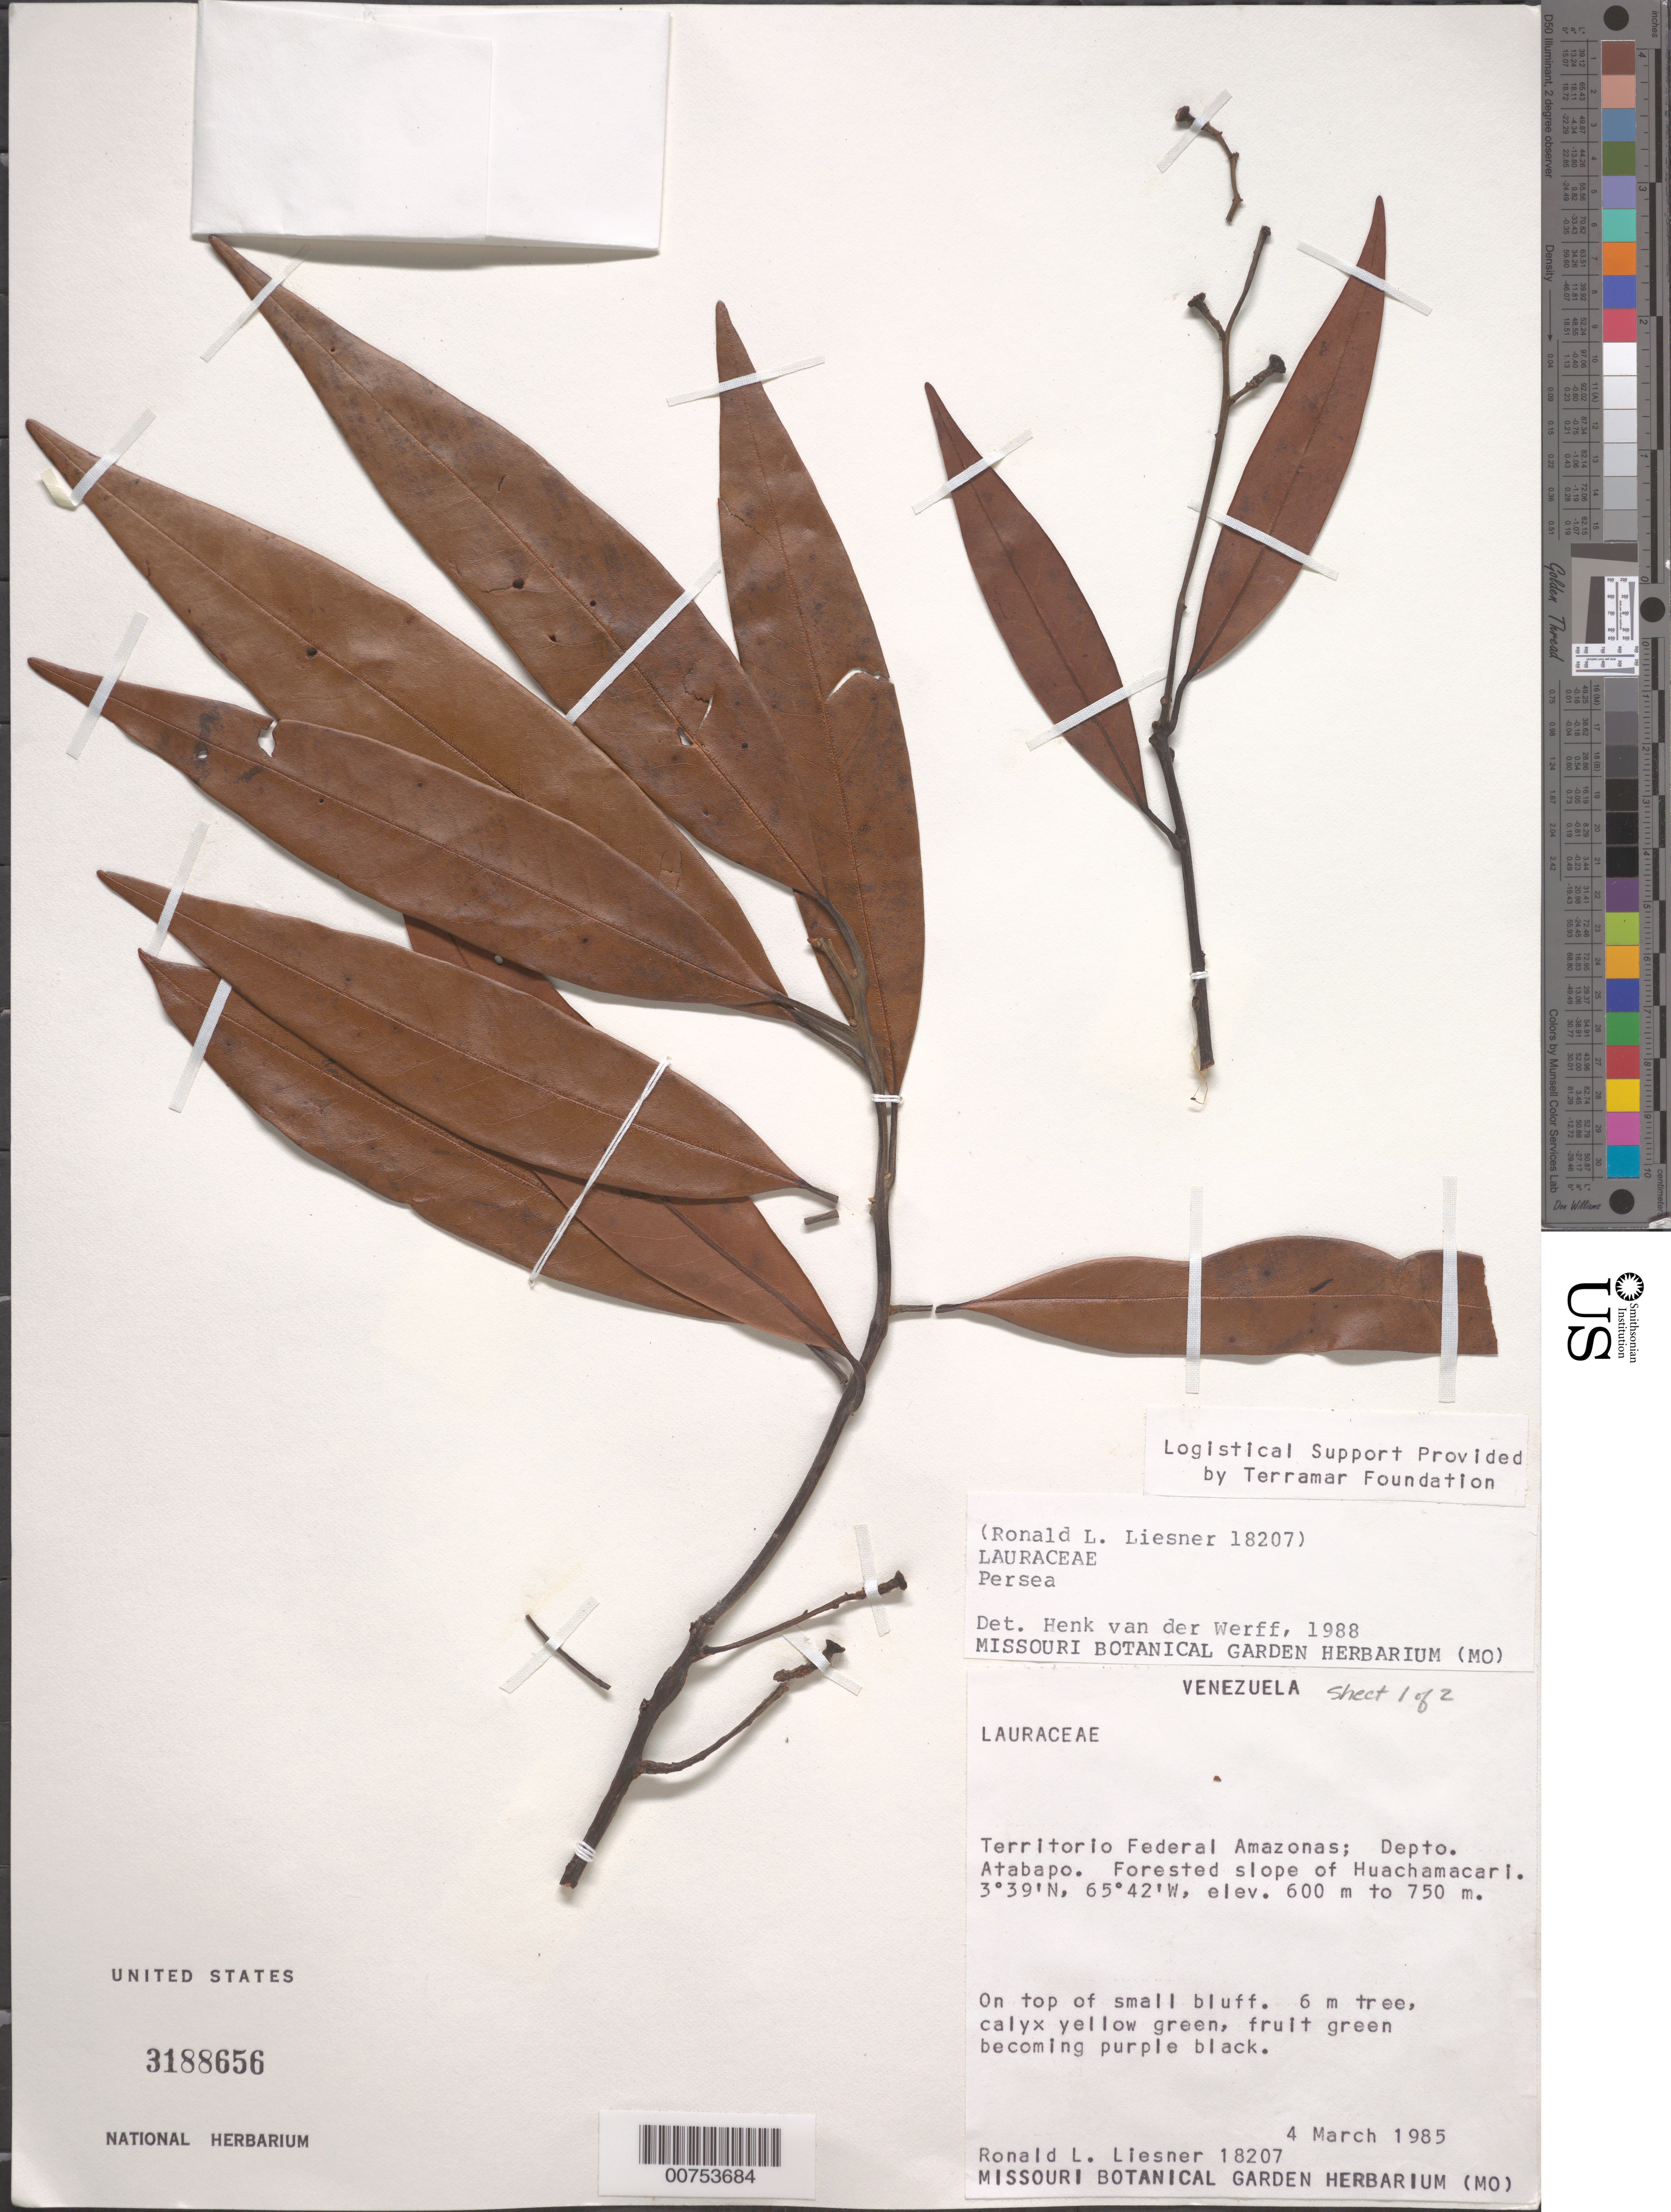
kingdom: Plantae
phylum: Tracheophyta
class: Magnoliopsida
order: Laurales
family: Lauraceae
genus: Persea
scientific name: Persea sp.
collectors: R. L. Liesner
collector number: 18207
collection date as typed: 4-Mar-85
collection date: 1985-03-04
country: Venezuela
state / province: Amazonas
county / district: Atabapo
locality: Huachamacari slopes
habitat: Top of small bluff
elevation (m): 600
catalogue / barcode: US 3188656